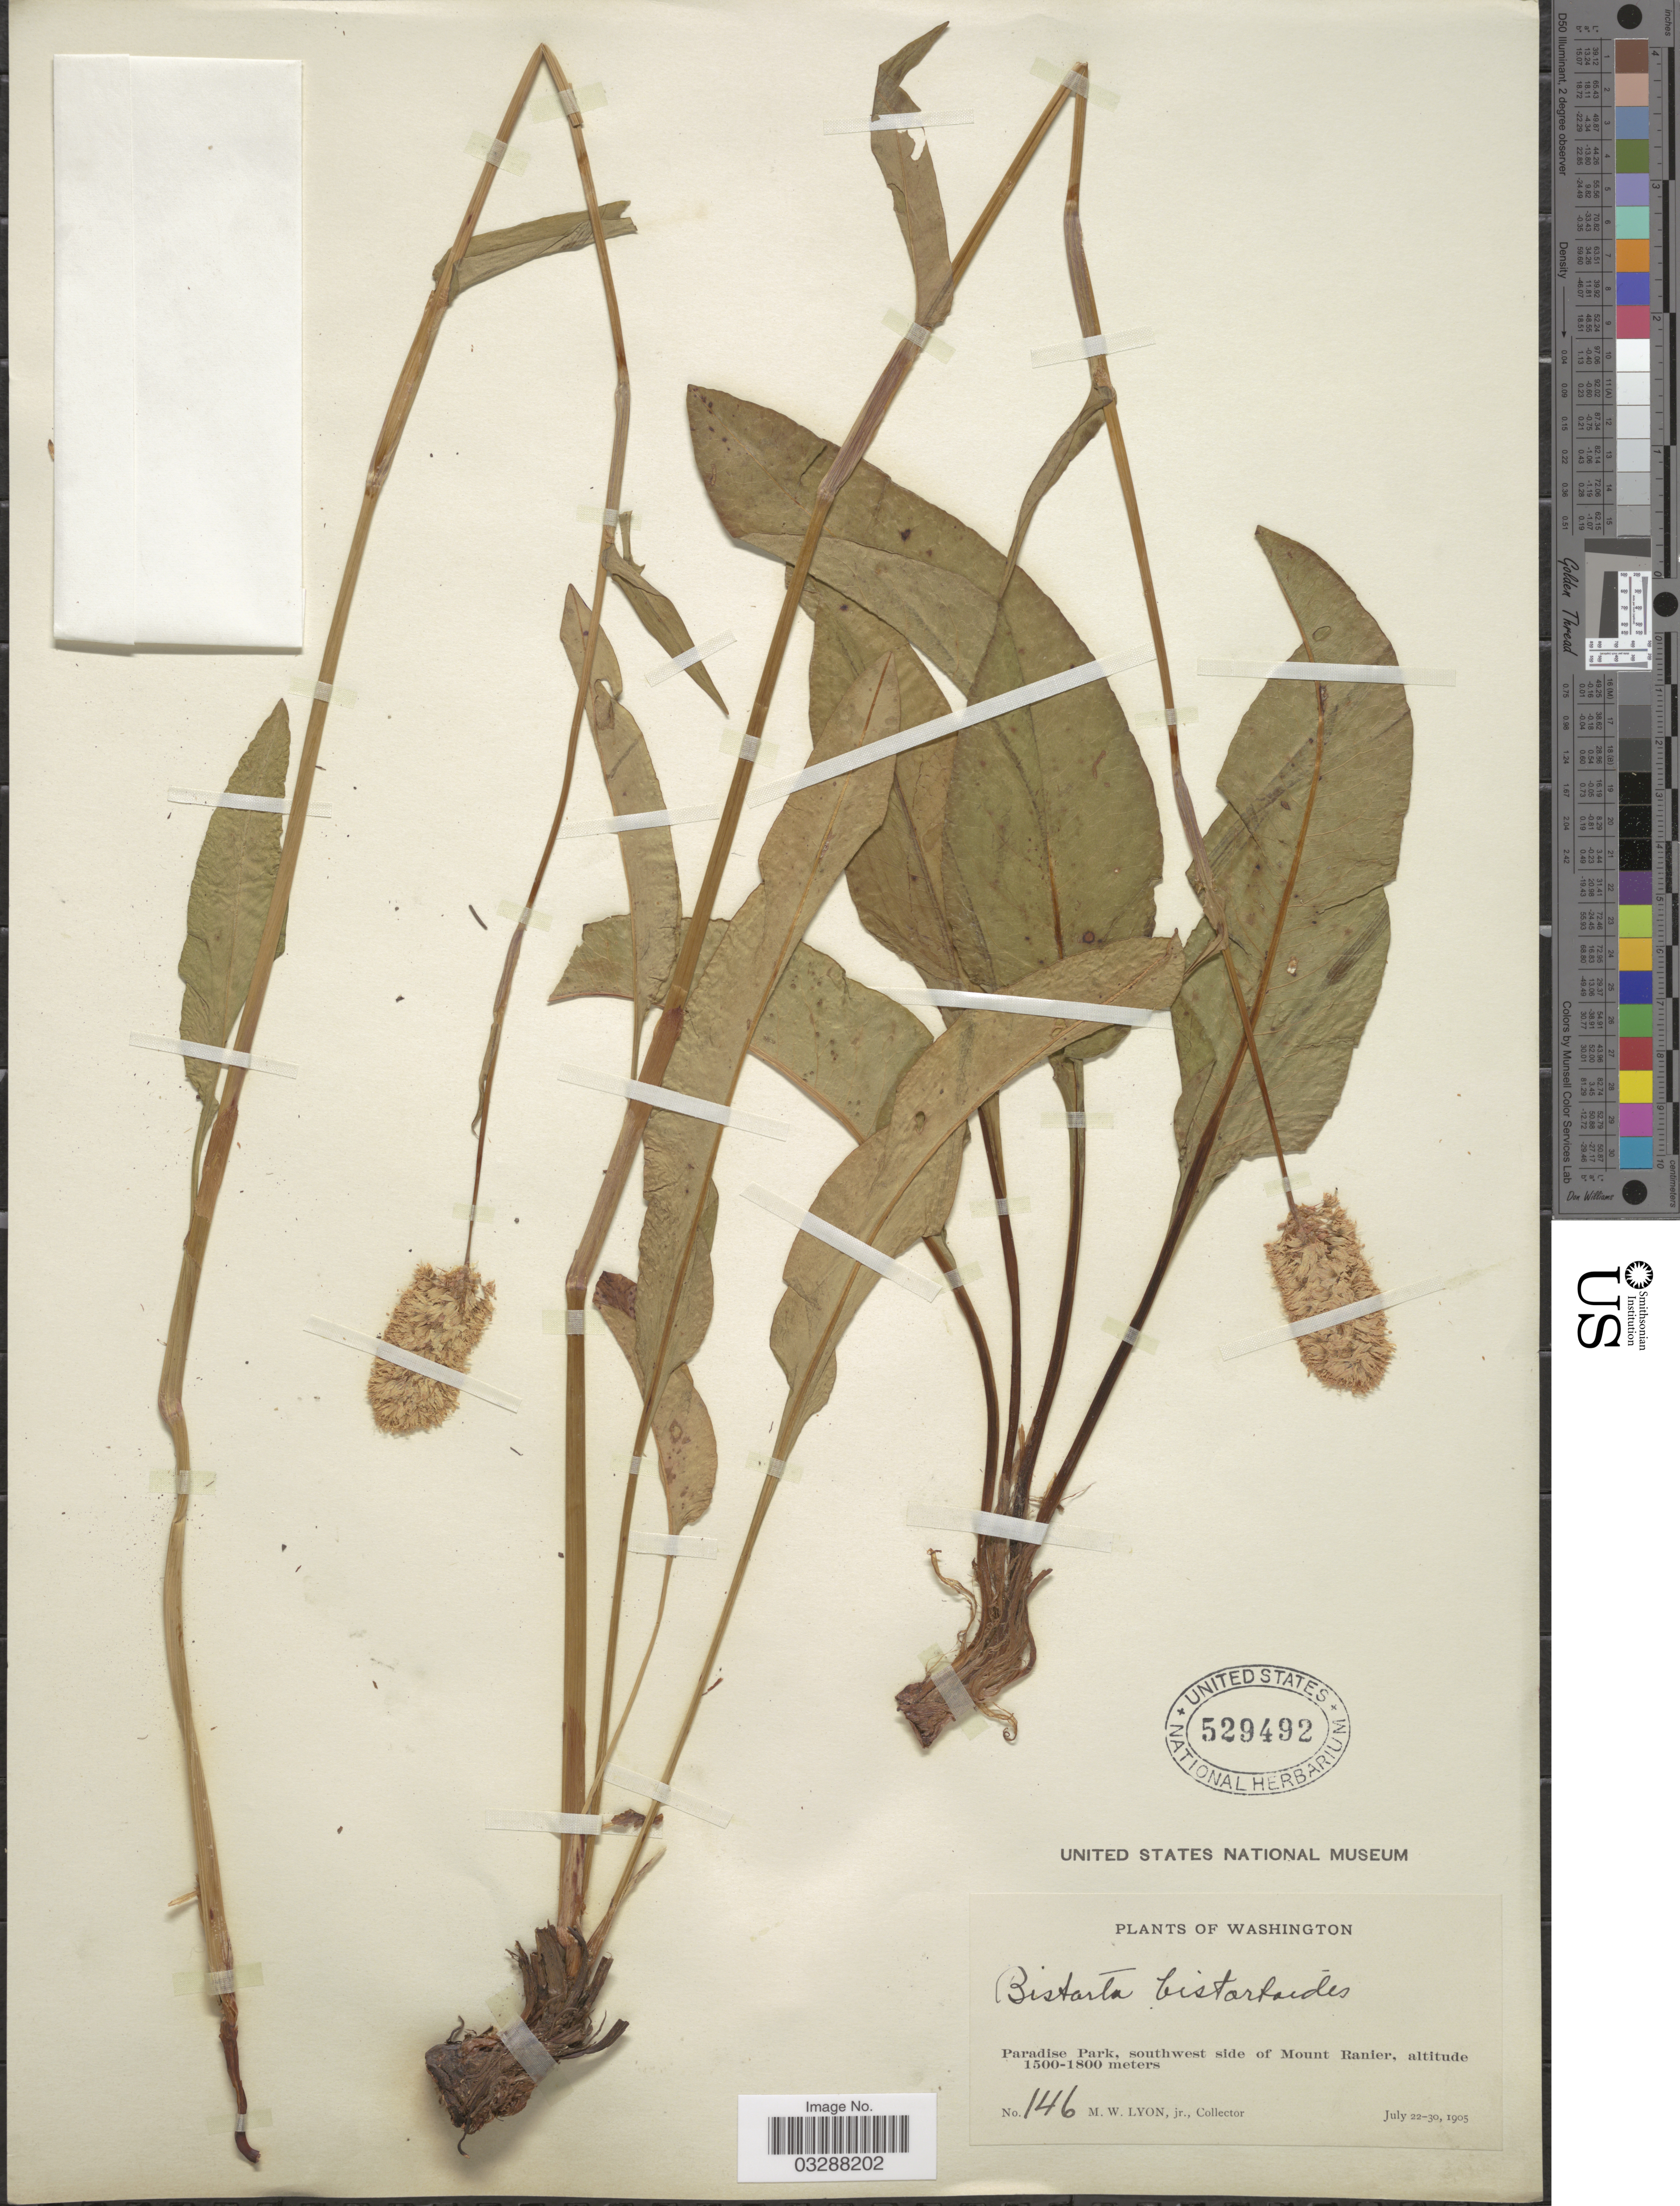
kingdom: Plantae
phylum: Tracheophyta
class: Magnoliopsida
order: Caryophyllales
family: Polygonaceae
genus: Bistorta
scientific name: Bistorta bistortoides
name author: (Pursh) Small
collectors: M. Lyon Jr.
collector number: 146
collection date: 1905-07-22/1905-07-30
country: United States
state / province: Washington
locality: Paradise Park, southwest side of Mount Ranier.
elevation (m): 1500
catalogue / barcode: US 529492